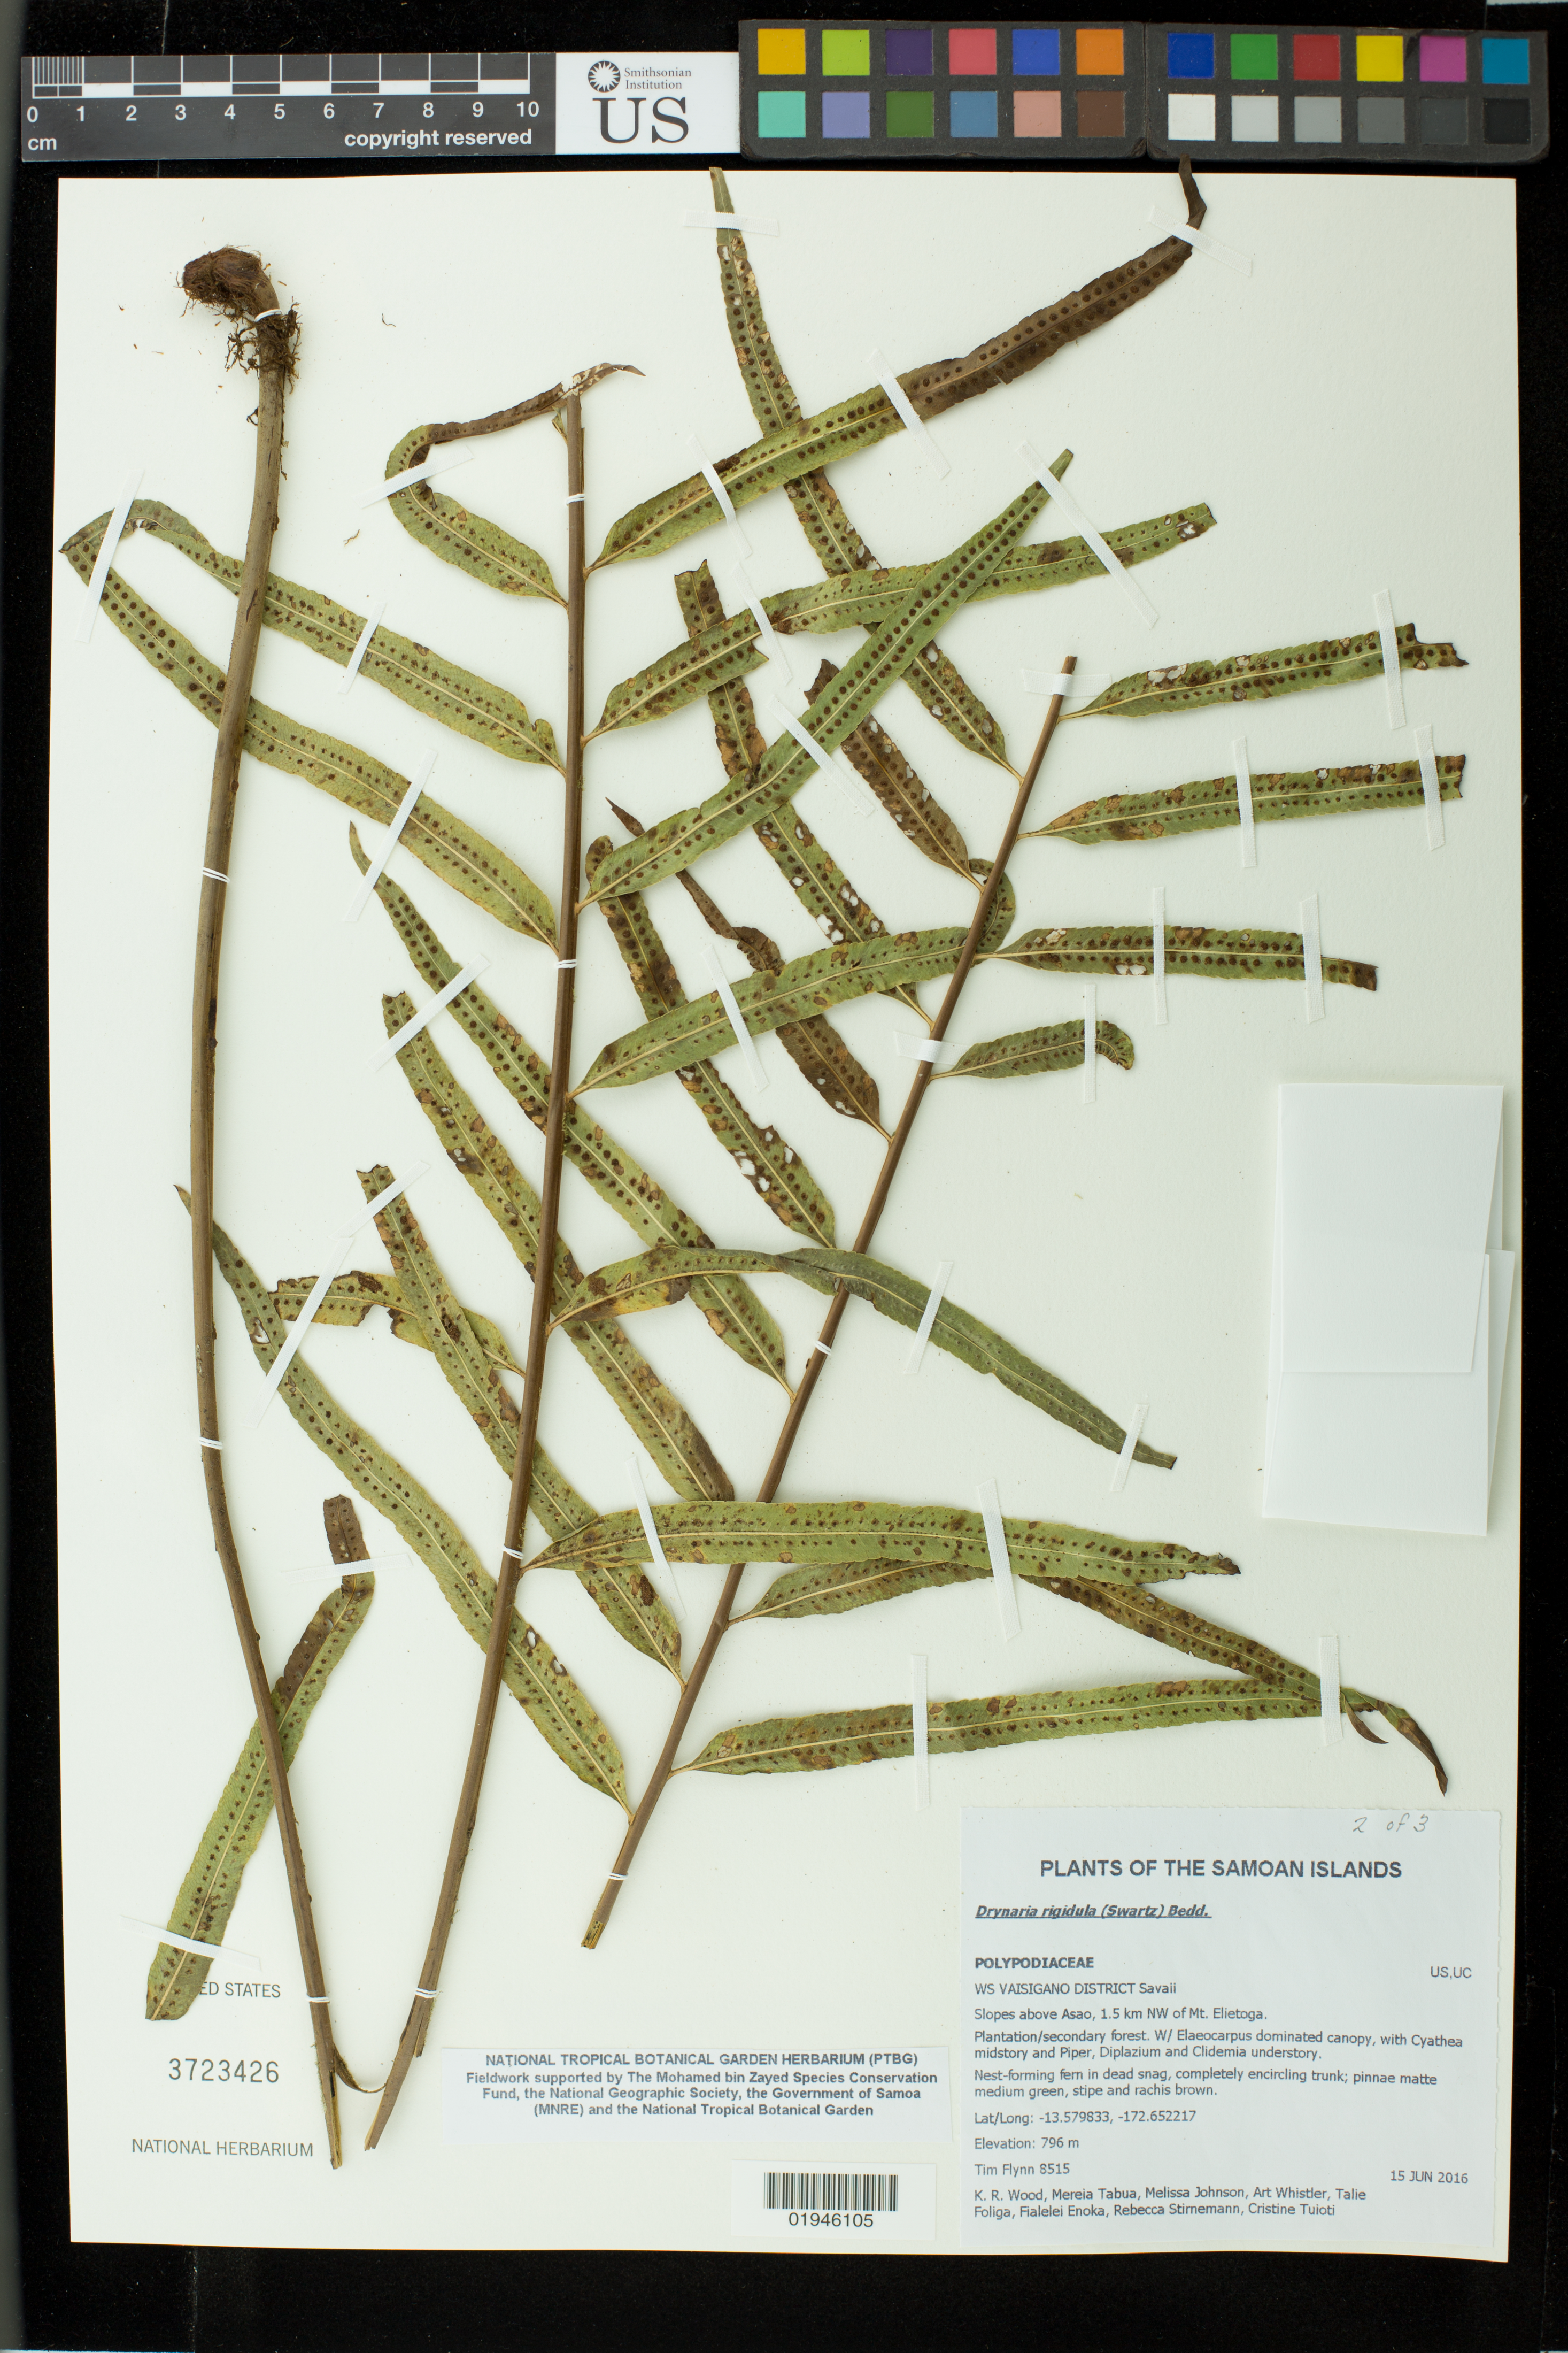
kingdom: Plantae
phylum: Tracheophyta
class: Polypodiopsida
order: Polypodiales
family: Polypodiaceae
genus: Drynaria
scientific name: Drynaria rigidula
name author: (Sw.) Bedd.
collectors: T. W. Flynn, K. R. Wood, M. Tabua, M. Johnson, A. Whistler, T. Foliga, F. Enoka & R. Stirnemann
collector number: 8515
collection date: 2016-06-15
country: Samoa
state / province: Vaisigano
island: Savai'i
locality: Slopes above Asao, 1.5 km NW of Elietoga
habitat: Plantation/secondary forest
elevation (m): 796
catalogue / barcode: US 3723426